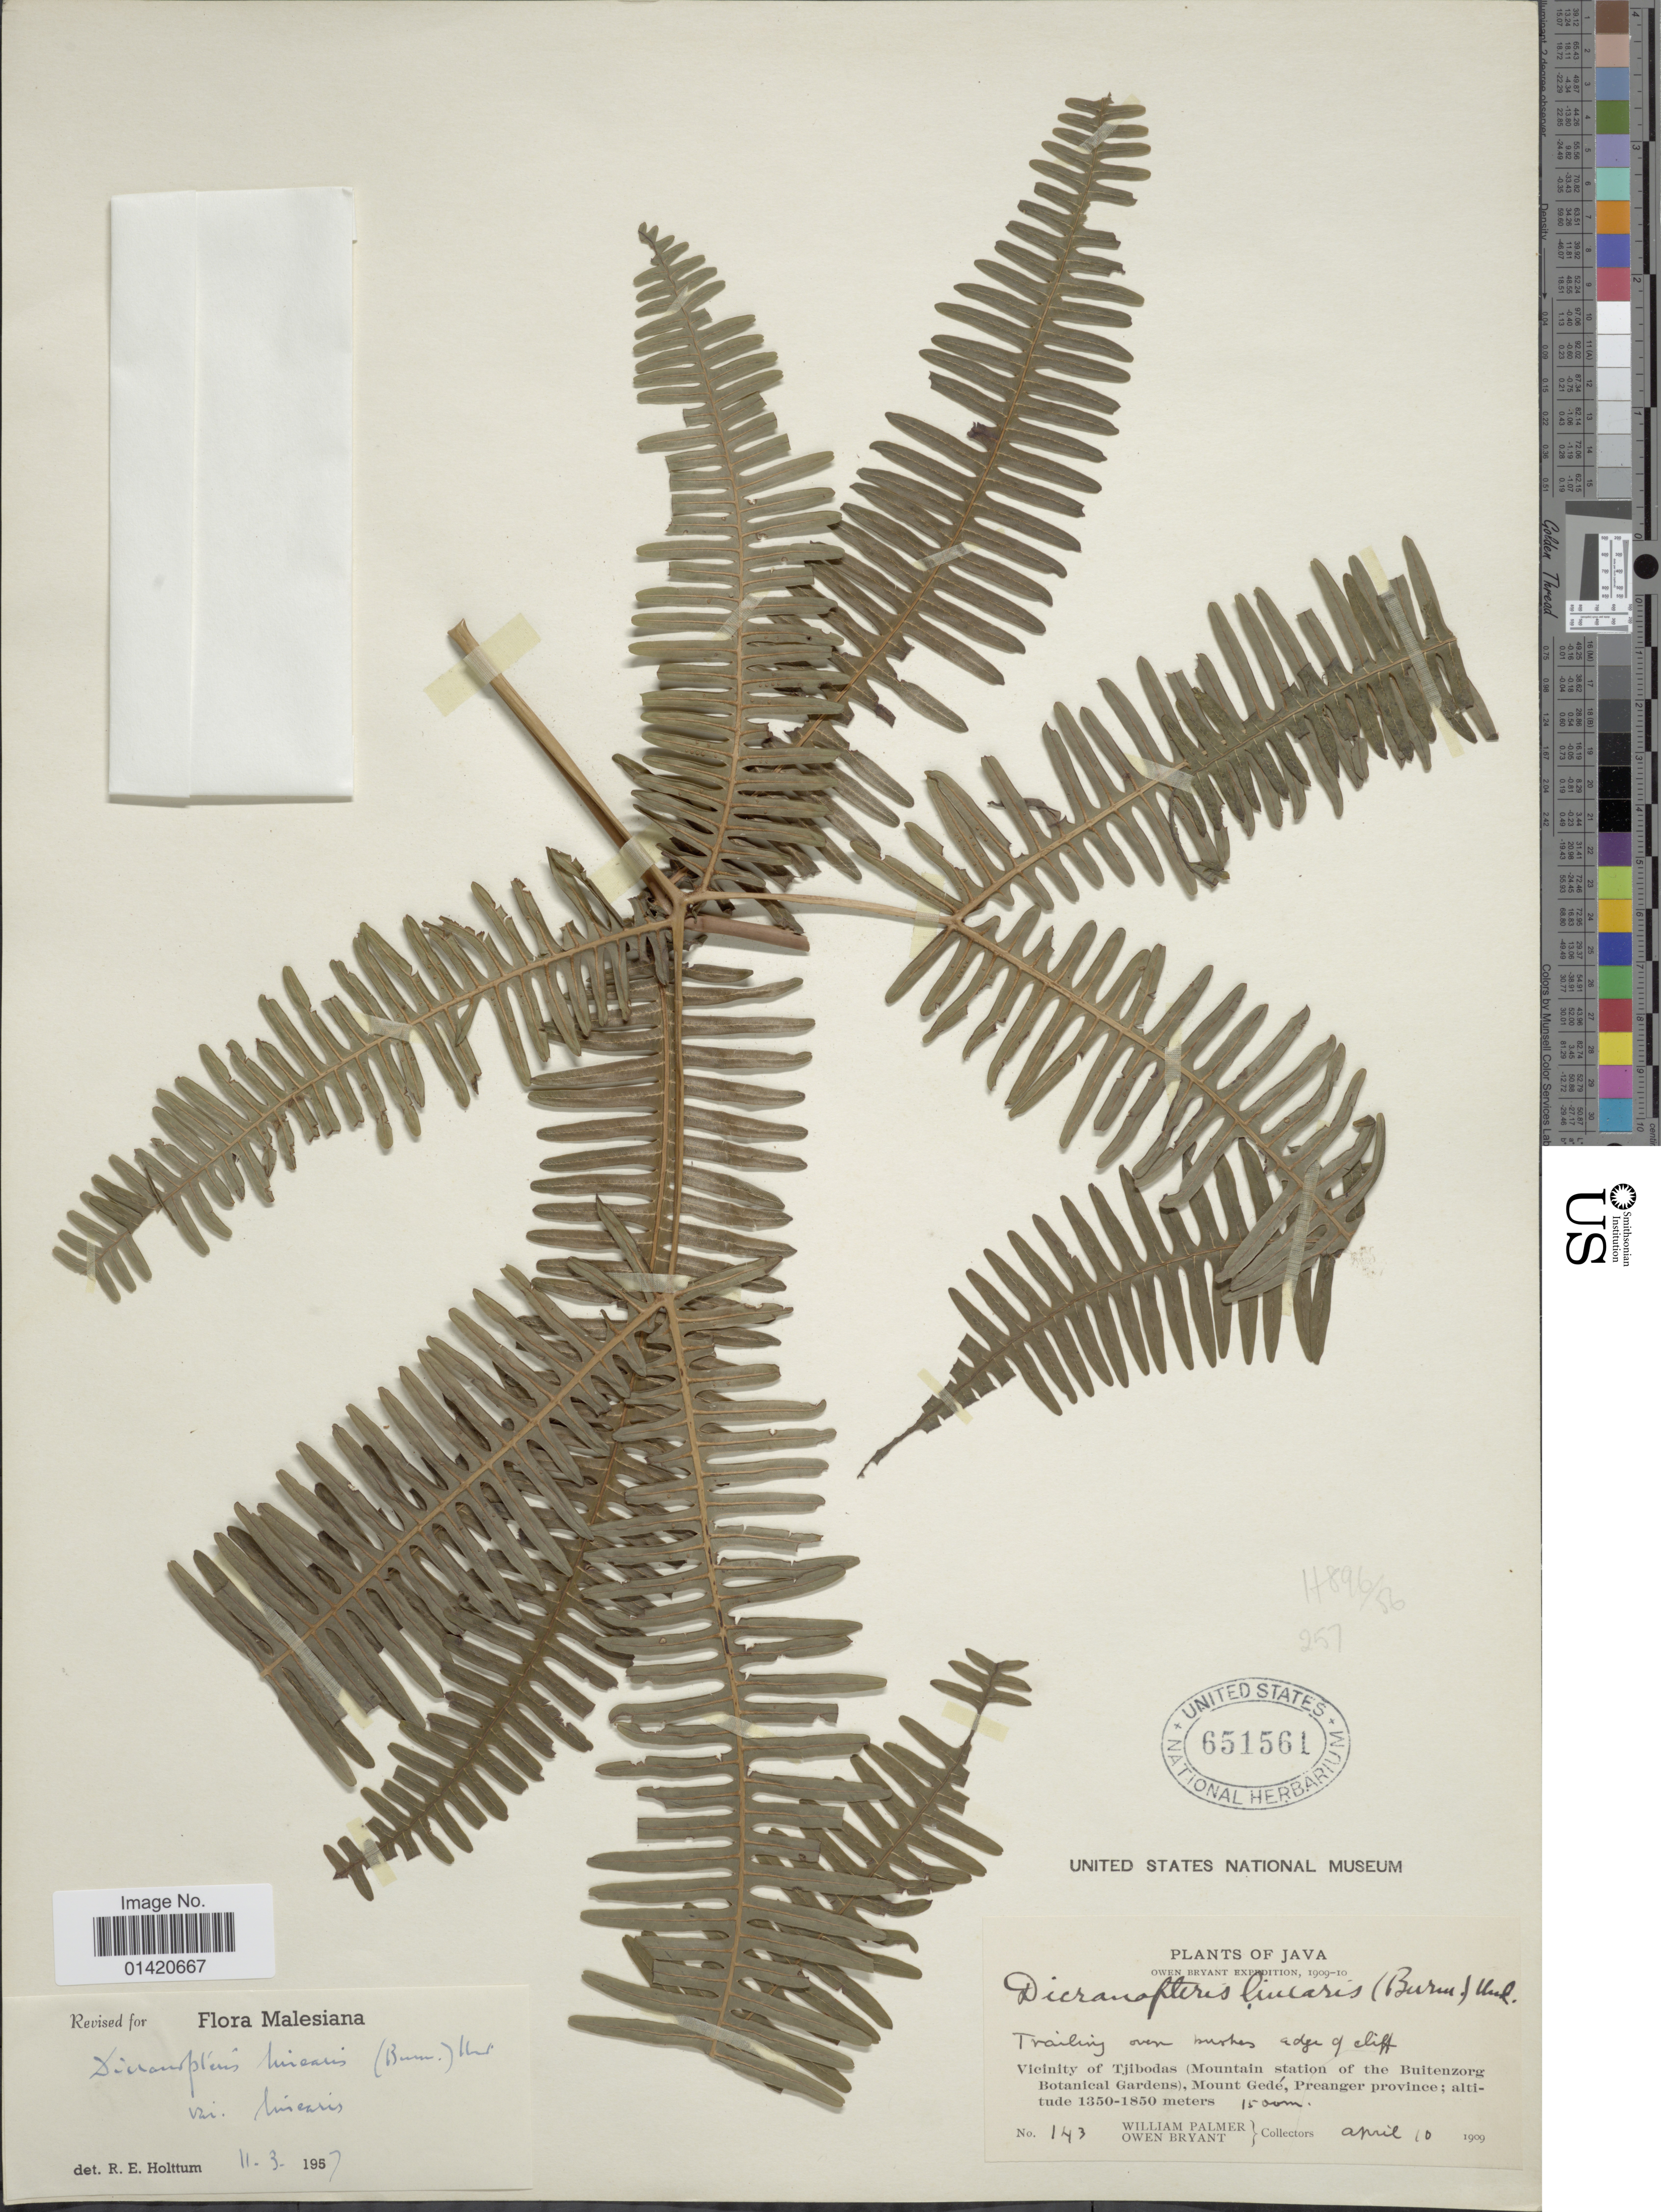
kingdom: Plantae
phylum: Tracheophyta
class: Polypodiopsida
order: Gleicheniales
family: Gleicheniaceae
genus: Dicranopteris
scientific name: Dicranopteris linearis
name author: (Burm. f.) Underw.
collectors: W. Palmer & O. Bryant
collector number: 143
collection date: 1909-04-10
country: Indonesia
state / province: Java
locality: Vicinity of Tjibodads (Mountain station of the Buitenzorg Botanical Gardens), Mount Gedé, Preanger province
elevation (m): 1350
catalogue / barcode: US 651561